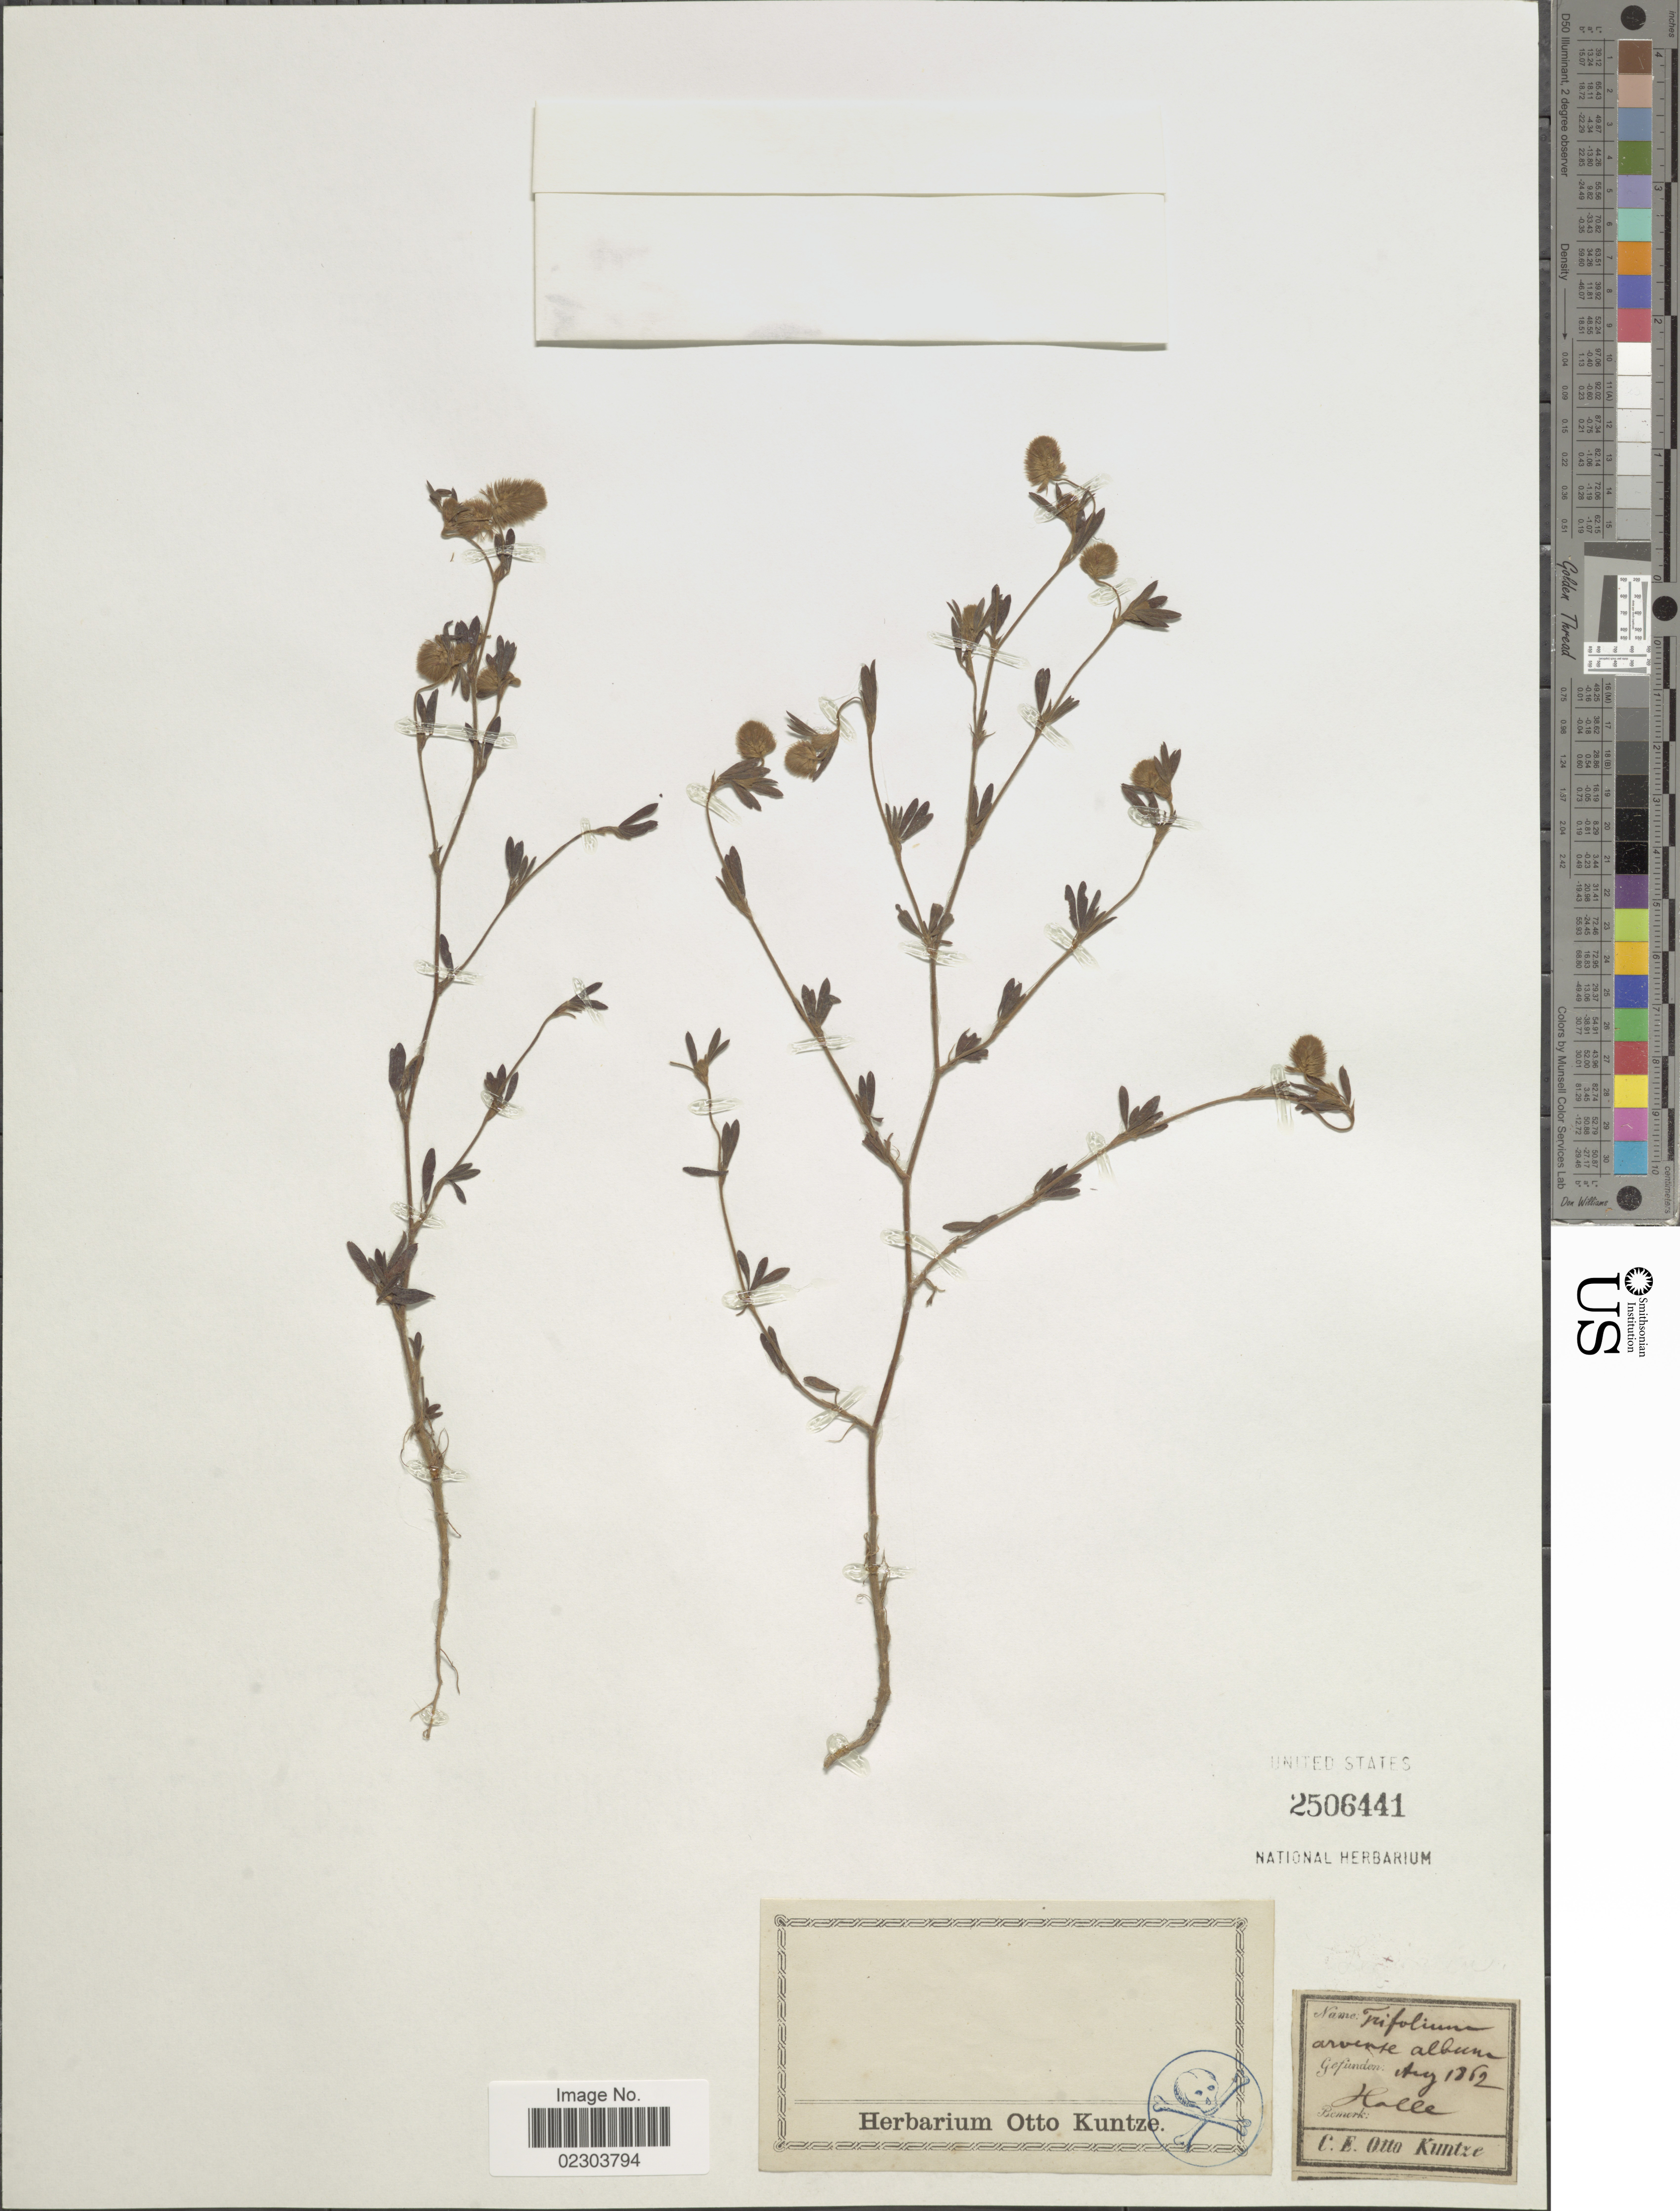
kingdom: Plantae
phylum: Tracheophyta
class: Magnoliopsida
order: Fabales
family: Fabaceae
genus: Trifolium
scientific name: Trifolium arvense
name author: L.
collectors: C.E.O. Kuntze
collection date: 1862-08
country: Germany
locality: Halle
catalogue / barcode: US 2506441